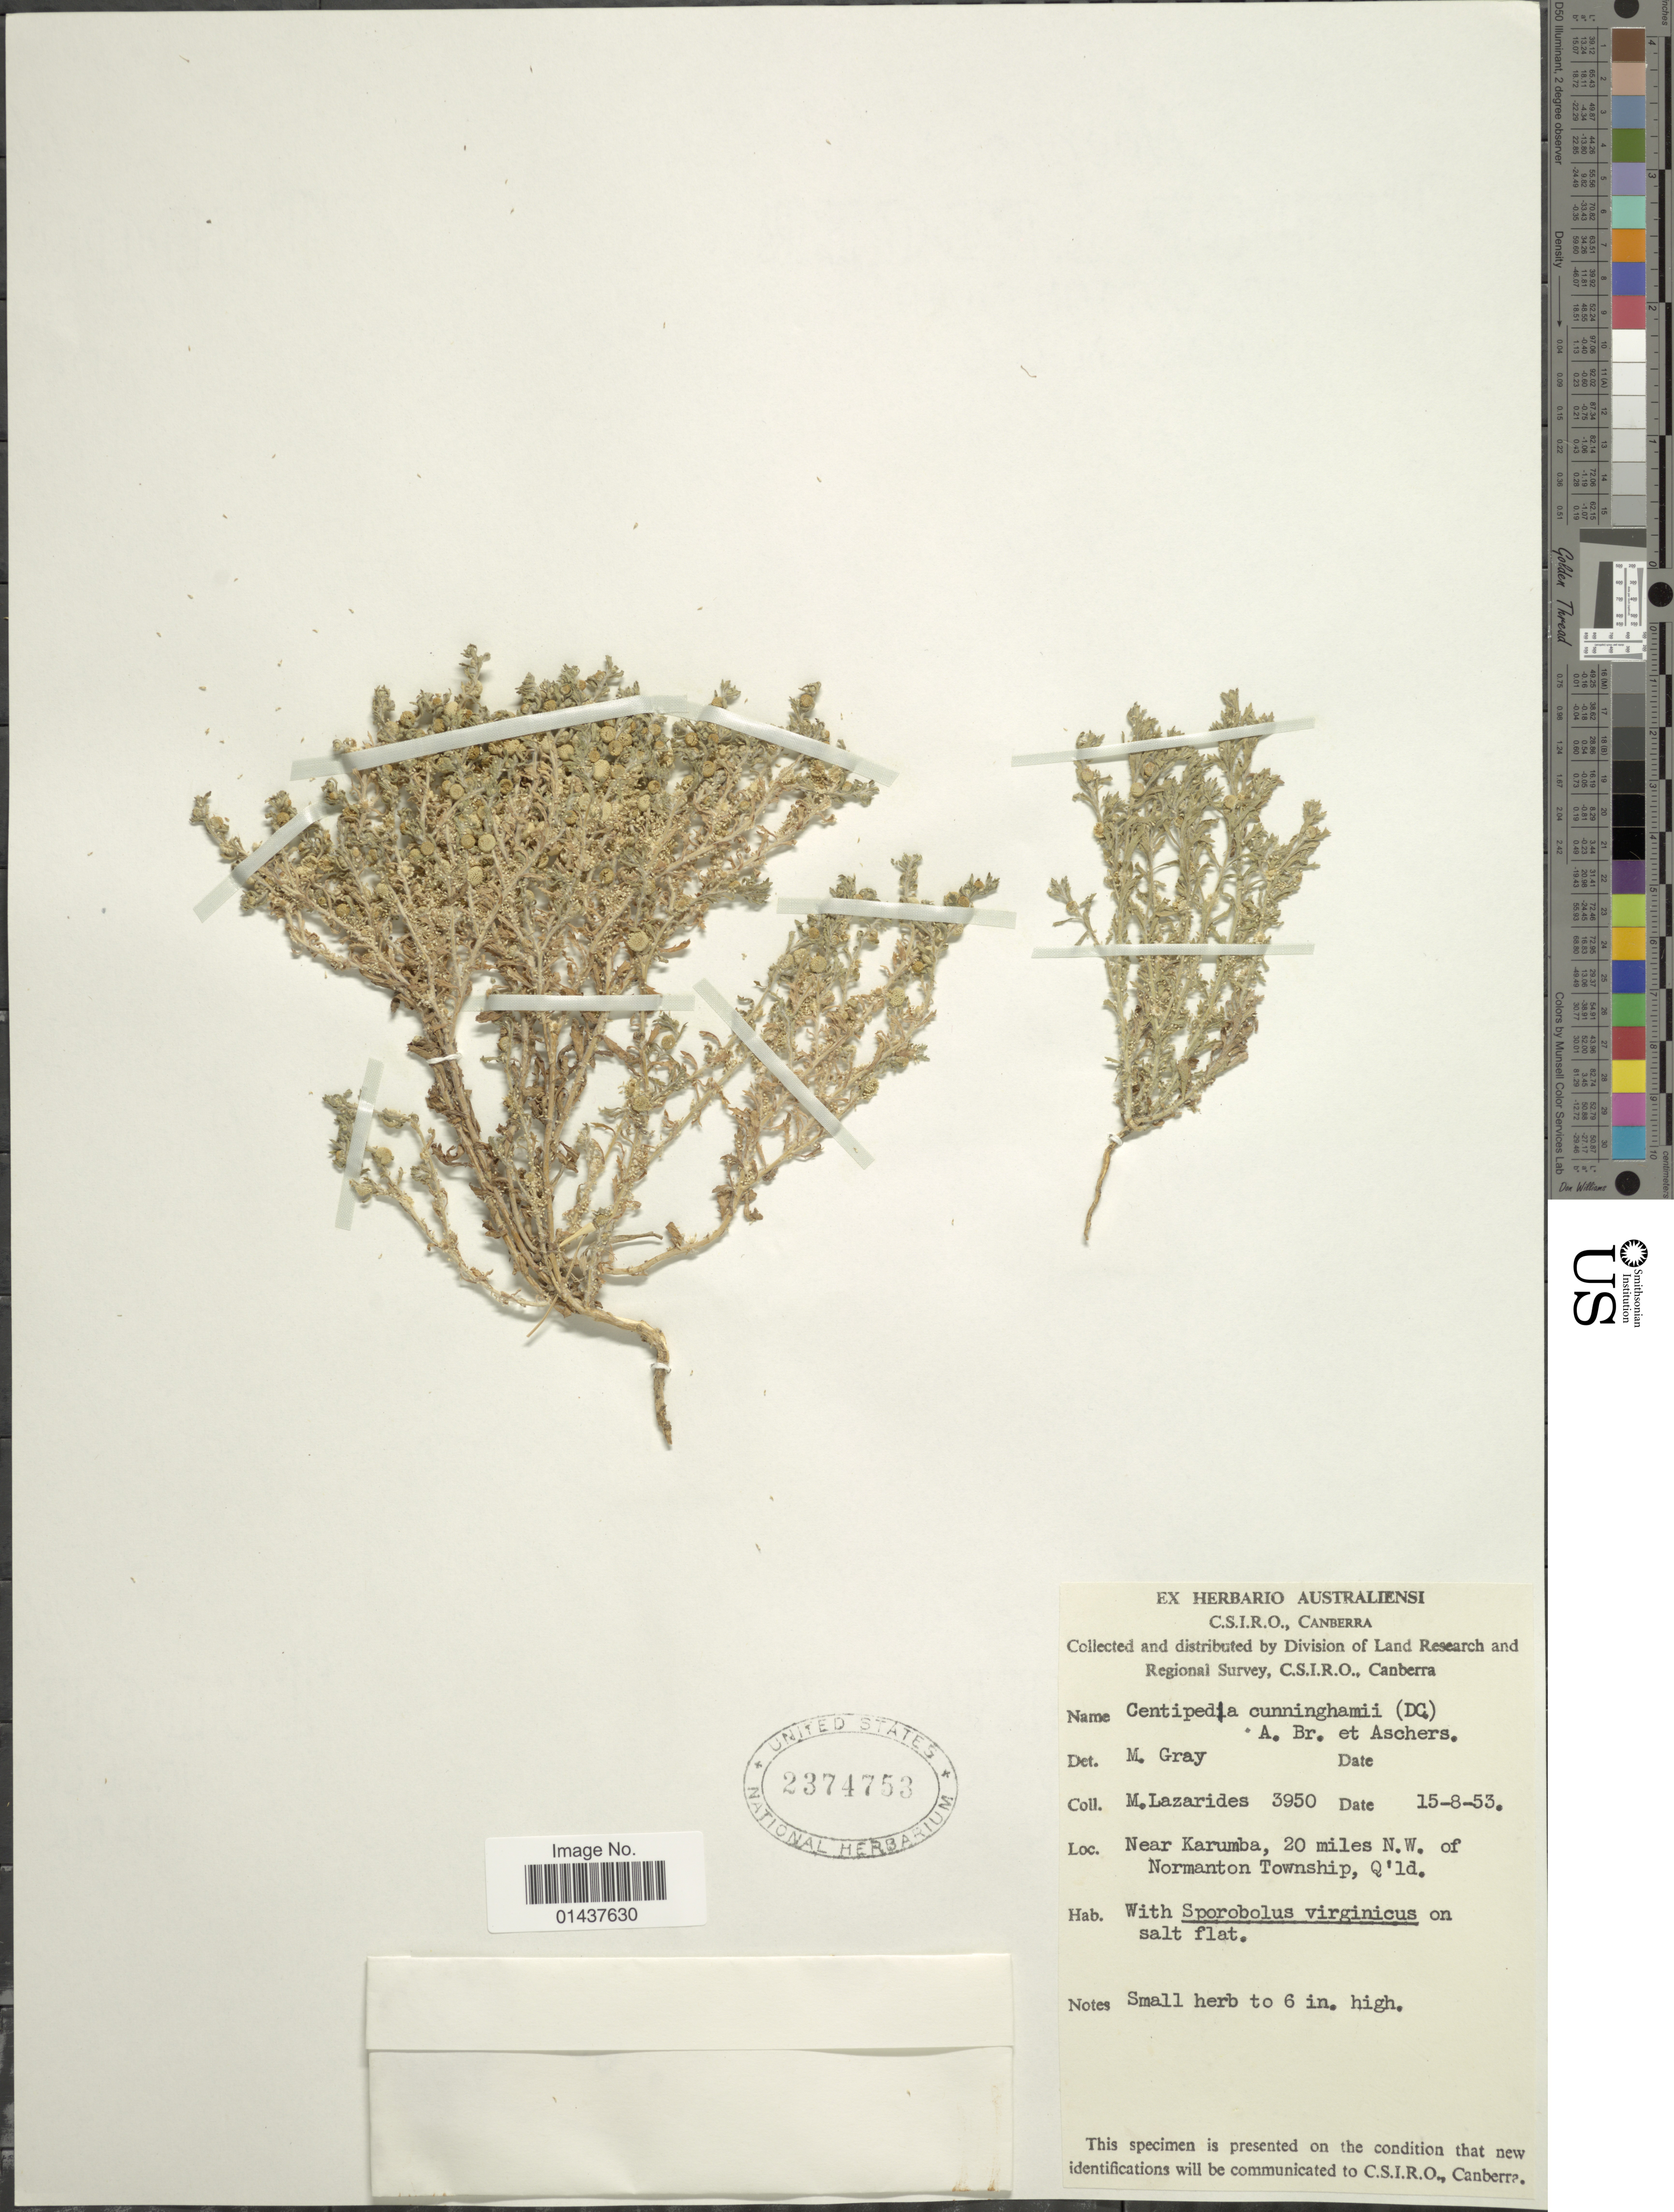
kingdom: Plantae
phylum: Tracheophyta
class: Magnoliopsida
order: Asterales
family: Asteraceae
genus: Centipeda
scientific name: Centipeda cunninghamii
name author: A. Braun & Asch.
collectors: M. Lazarides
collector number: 3950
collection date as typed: Transcribed d/m/y: 15/8/83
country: Australia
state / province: Queensland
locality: Near Karumba, 20 miles N.W. of Normanton Township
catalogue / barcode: US 2374753